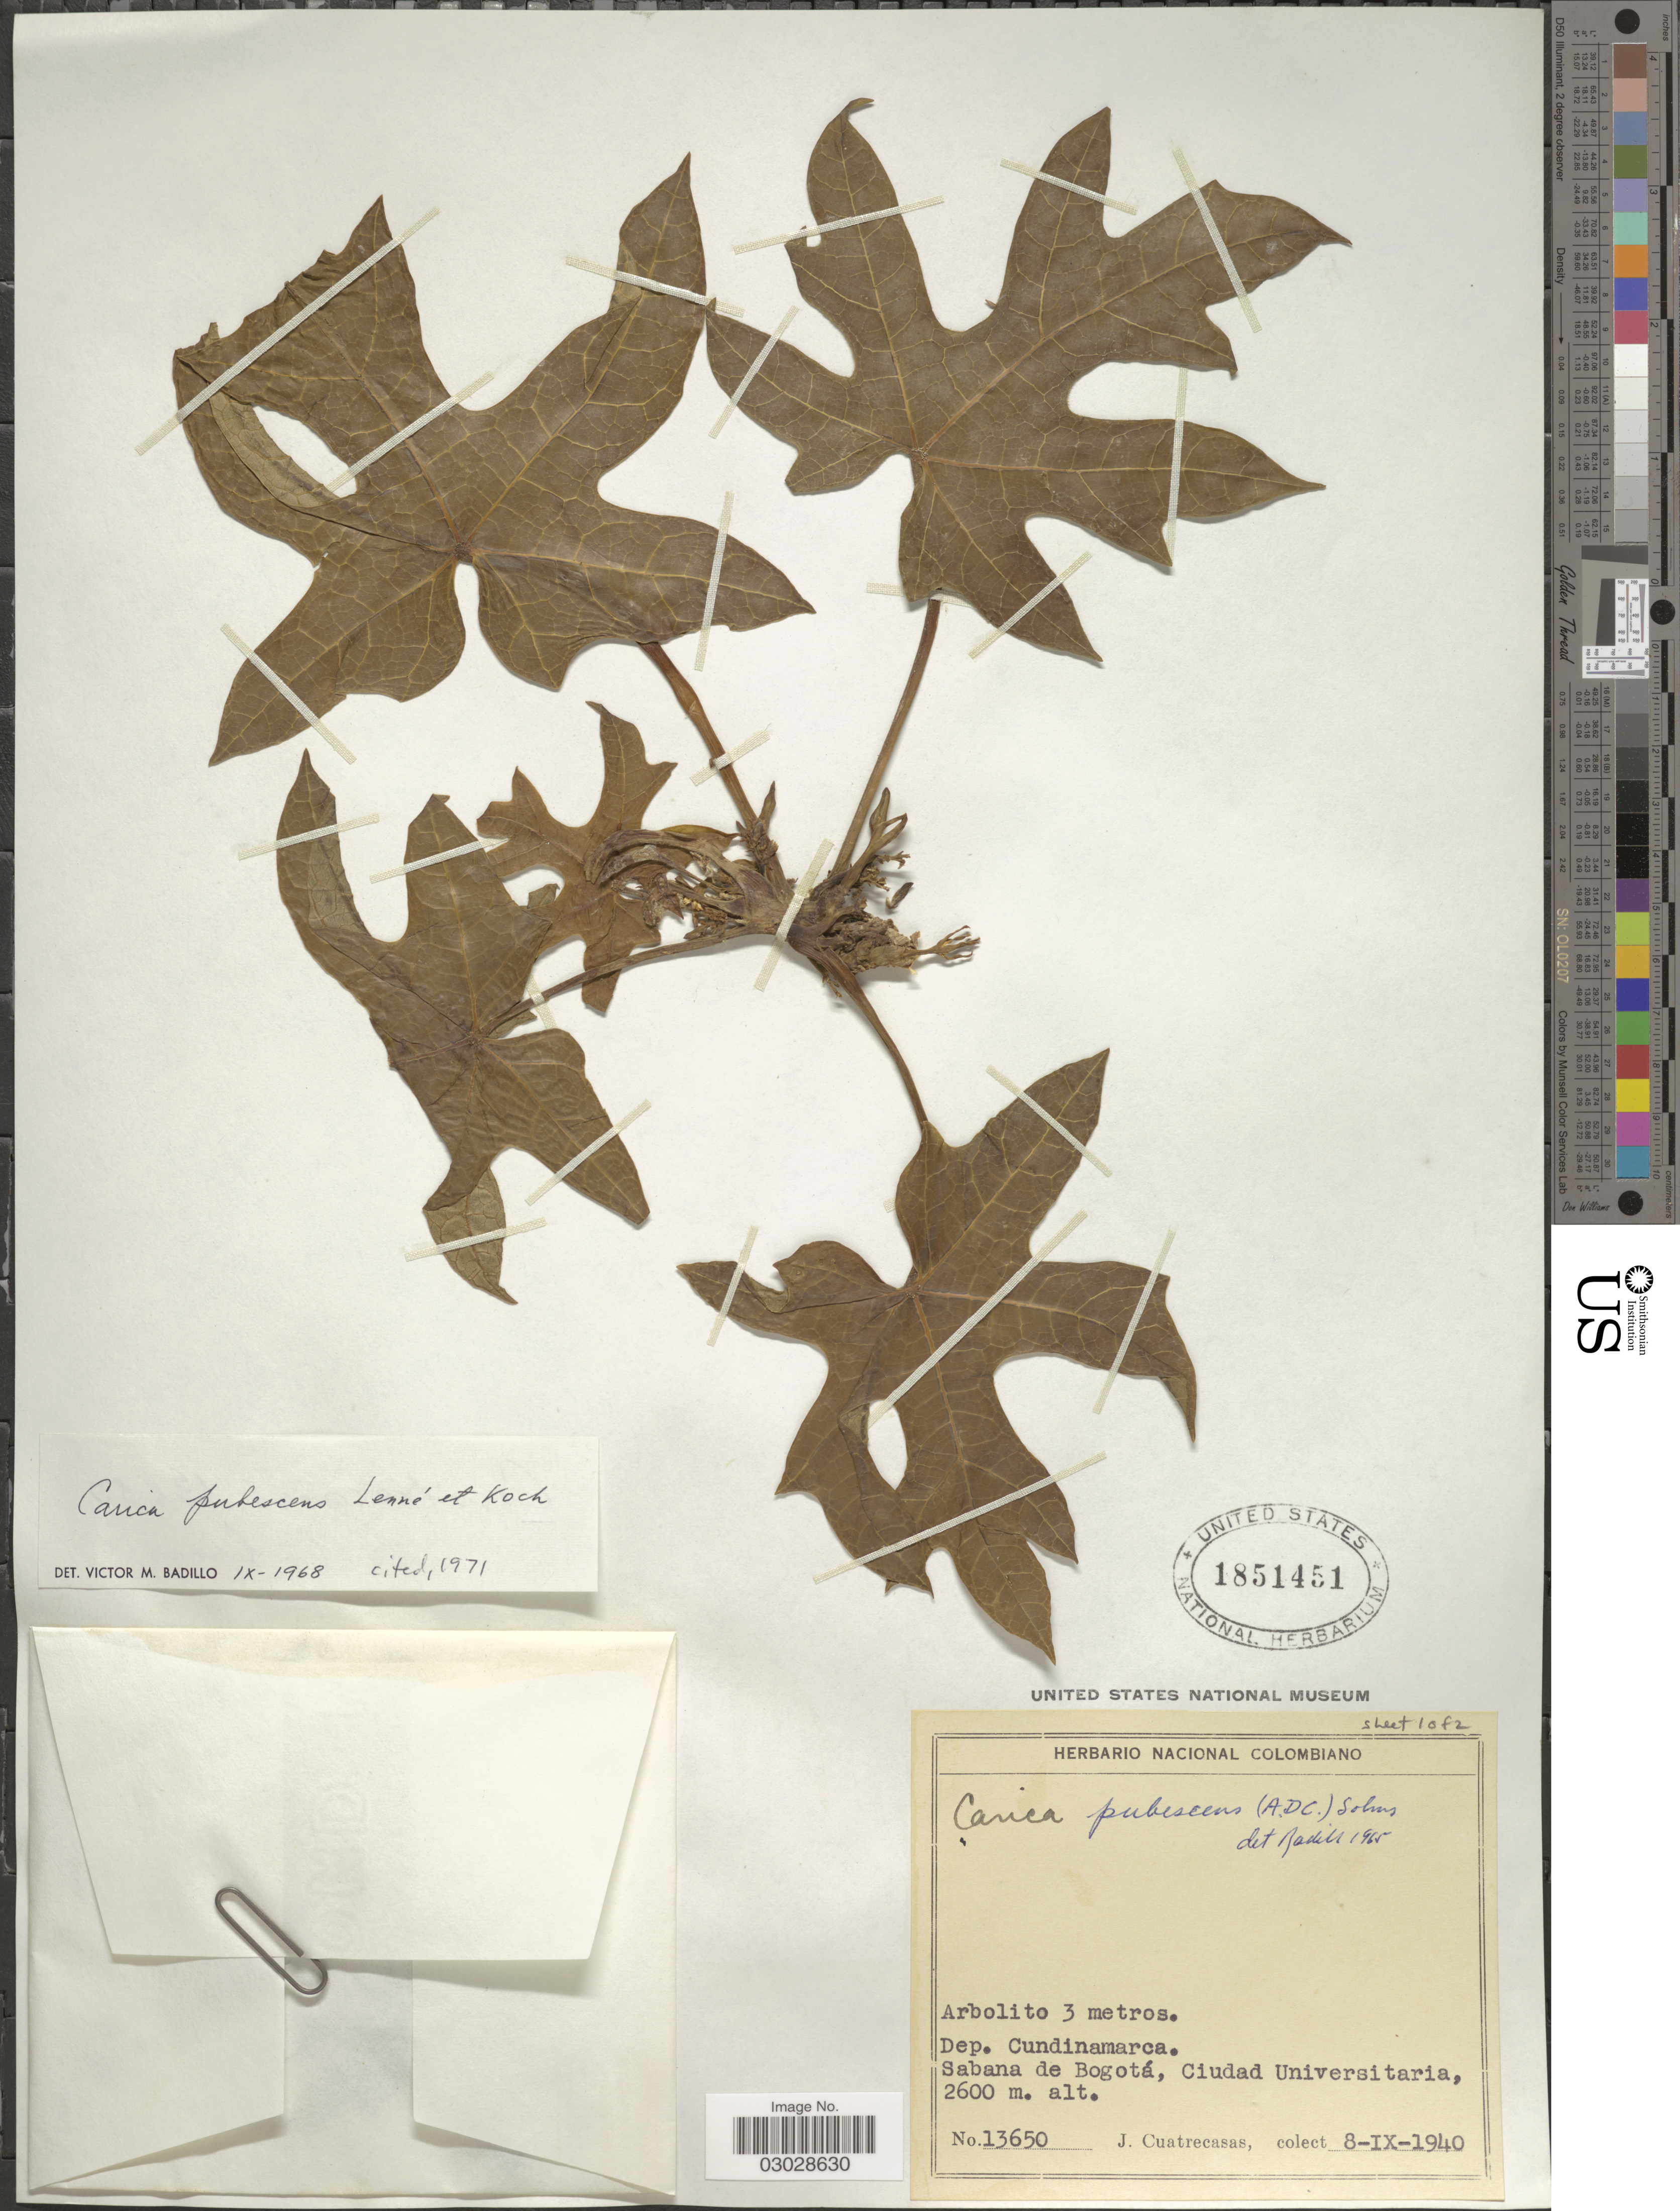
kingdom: Plantae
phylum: Tracheophyta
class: Magnoliopsida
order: Brassicales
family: Caricaceae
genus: Vasconcellea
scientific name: Vasconcellea pubescens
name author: A. DC.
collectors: J. Cuatrecasas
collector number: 13650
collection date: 1940-09-08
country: Colombia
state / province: Cundinamarca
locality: Dep. Cundinamarca. Sabana de Bogotá, Ciudad Universitaria.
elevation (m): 2600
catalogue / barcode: US 1851451